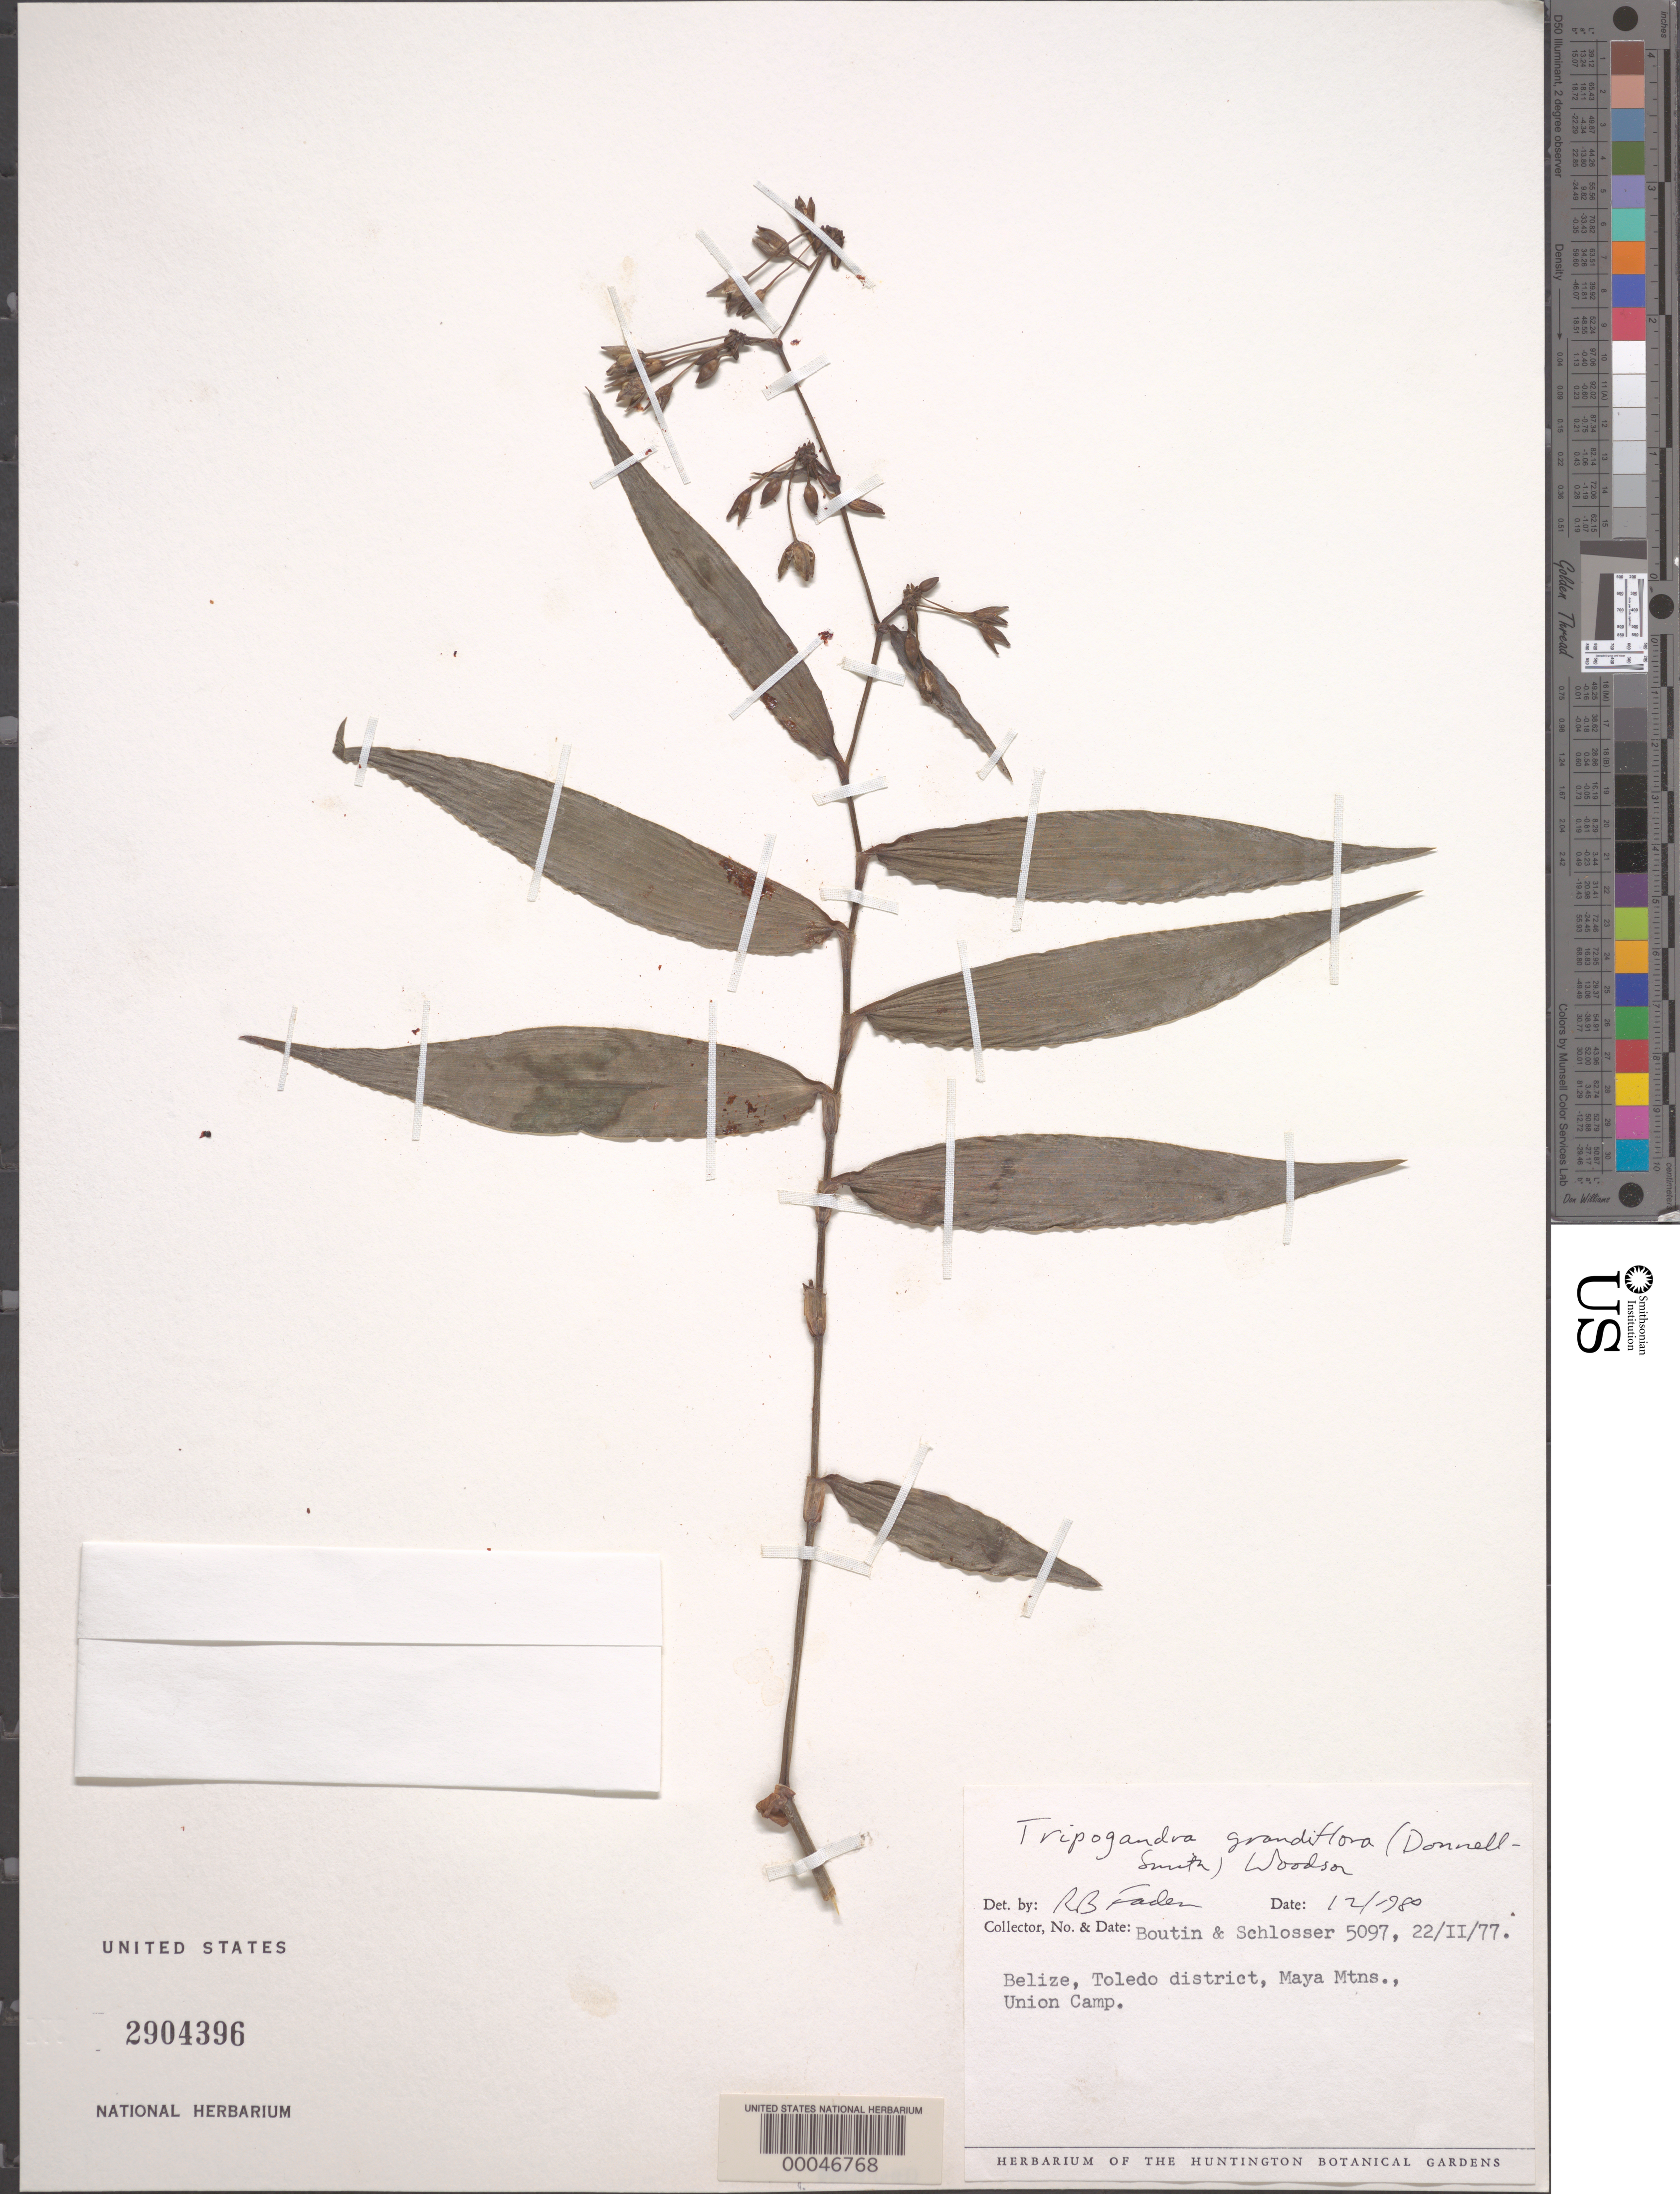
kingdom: Plantae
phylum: Tracheophyta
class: Liliopsida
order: Commelinales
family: Commelinaceae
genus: Tripogandra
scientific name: Tripogandra grandiflora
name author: (Donn. Sm.) Woodson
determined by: Faden, Robert B., (US), Smithsonian Institution - National Museum of Natural History (UNITED STATES)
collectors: -. Boutin & -. Schlosser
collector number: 5097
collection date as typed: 22 Feb 1977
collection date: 1977-02-22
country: Belize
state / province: Toledo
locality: Maya Mtns, Union Camp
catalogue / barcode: US 2904396